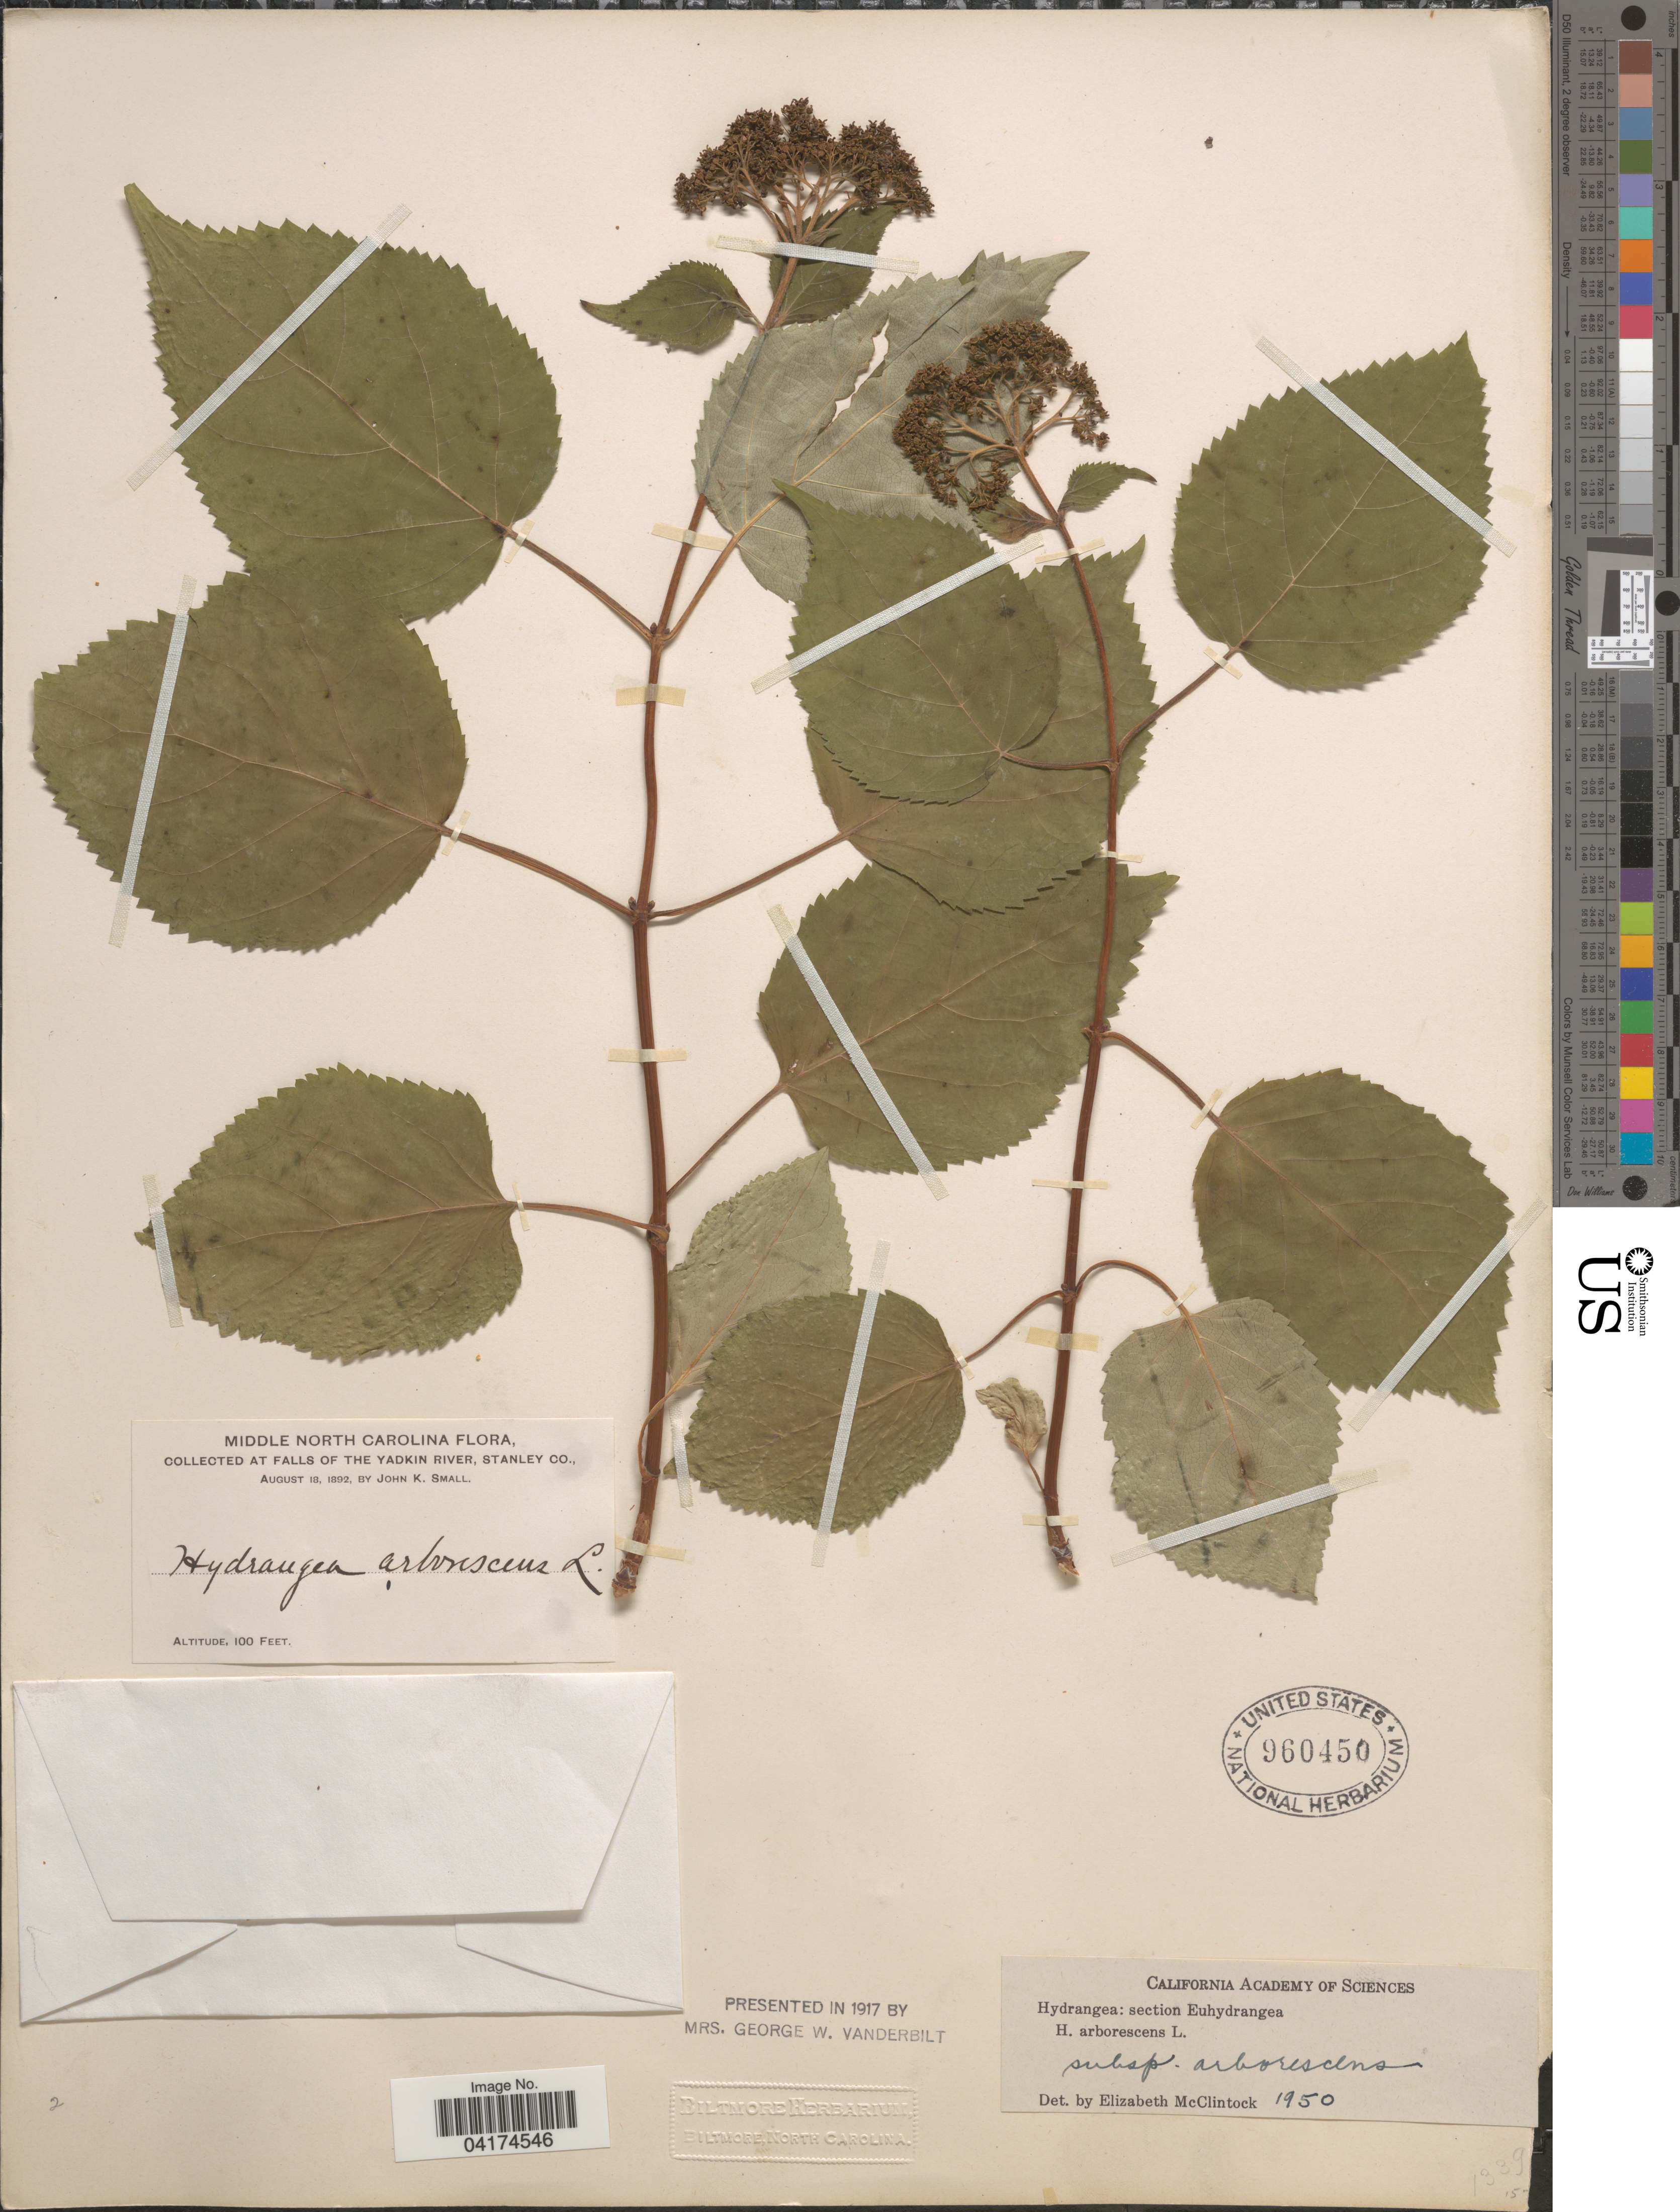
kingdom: Plantae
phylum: Tracheophyta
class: Magnoliopsida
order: Cornales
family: Hydrangeaceae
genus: Hydrangea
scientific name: Hydrangea arborescens subsp. arborescens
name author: L.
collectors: J. K. Small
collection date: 1892-08-18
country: United States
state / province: North Carolina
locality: Middle North Carolina. Falls of the Yadkin River, Stanley Co.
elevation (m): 30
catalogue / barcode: US 960450